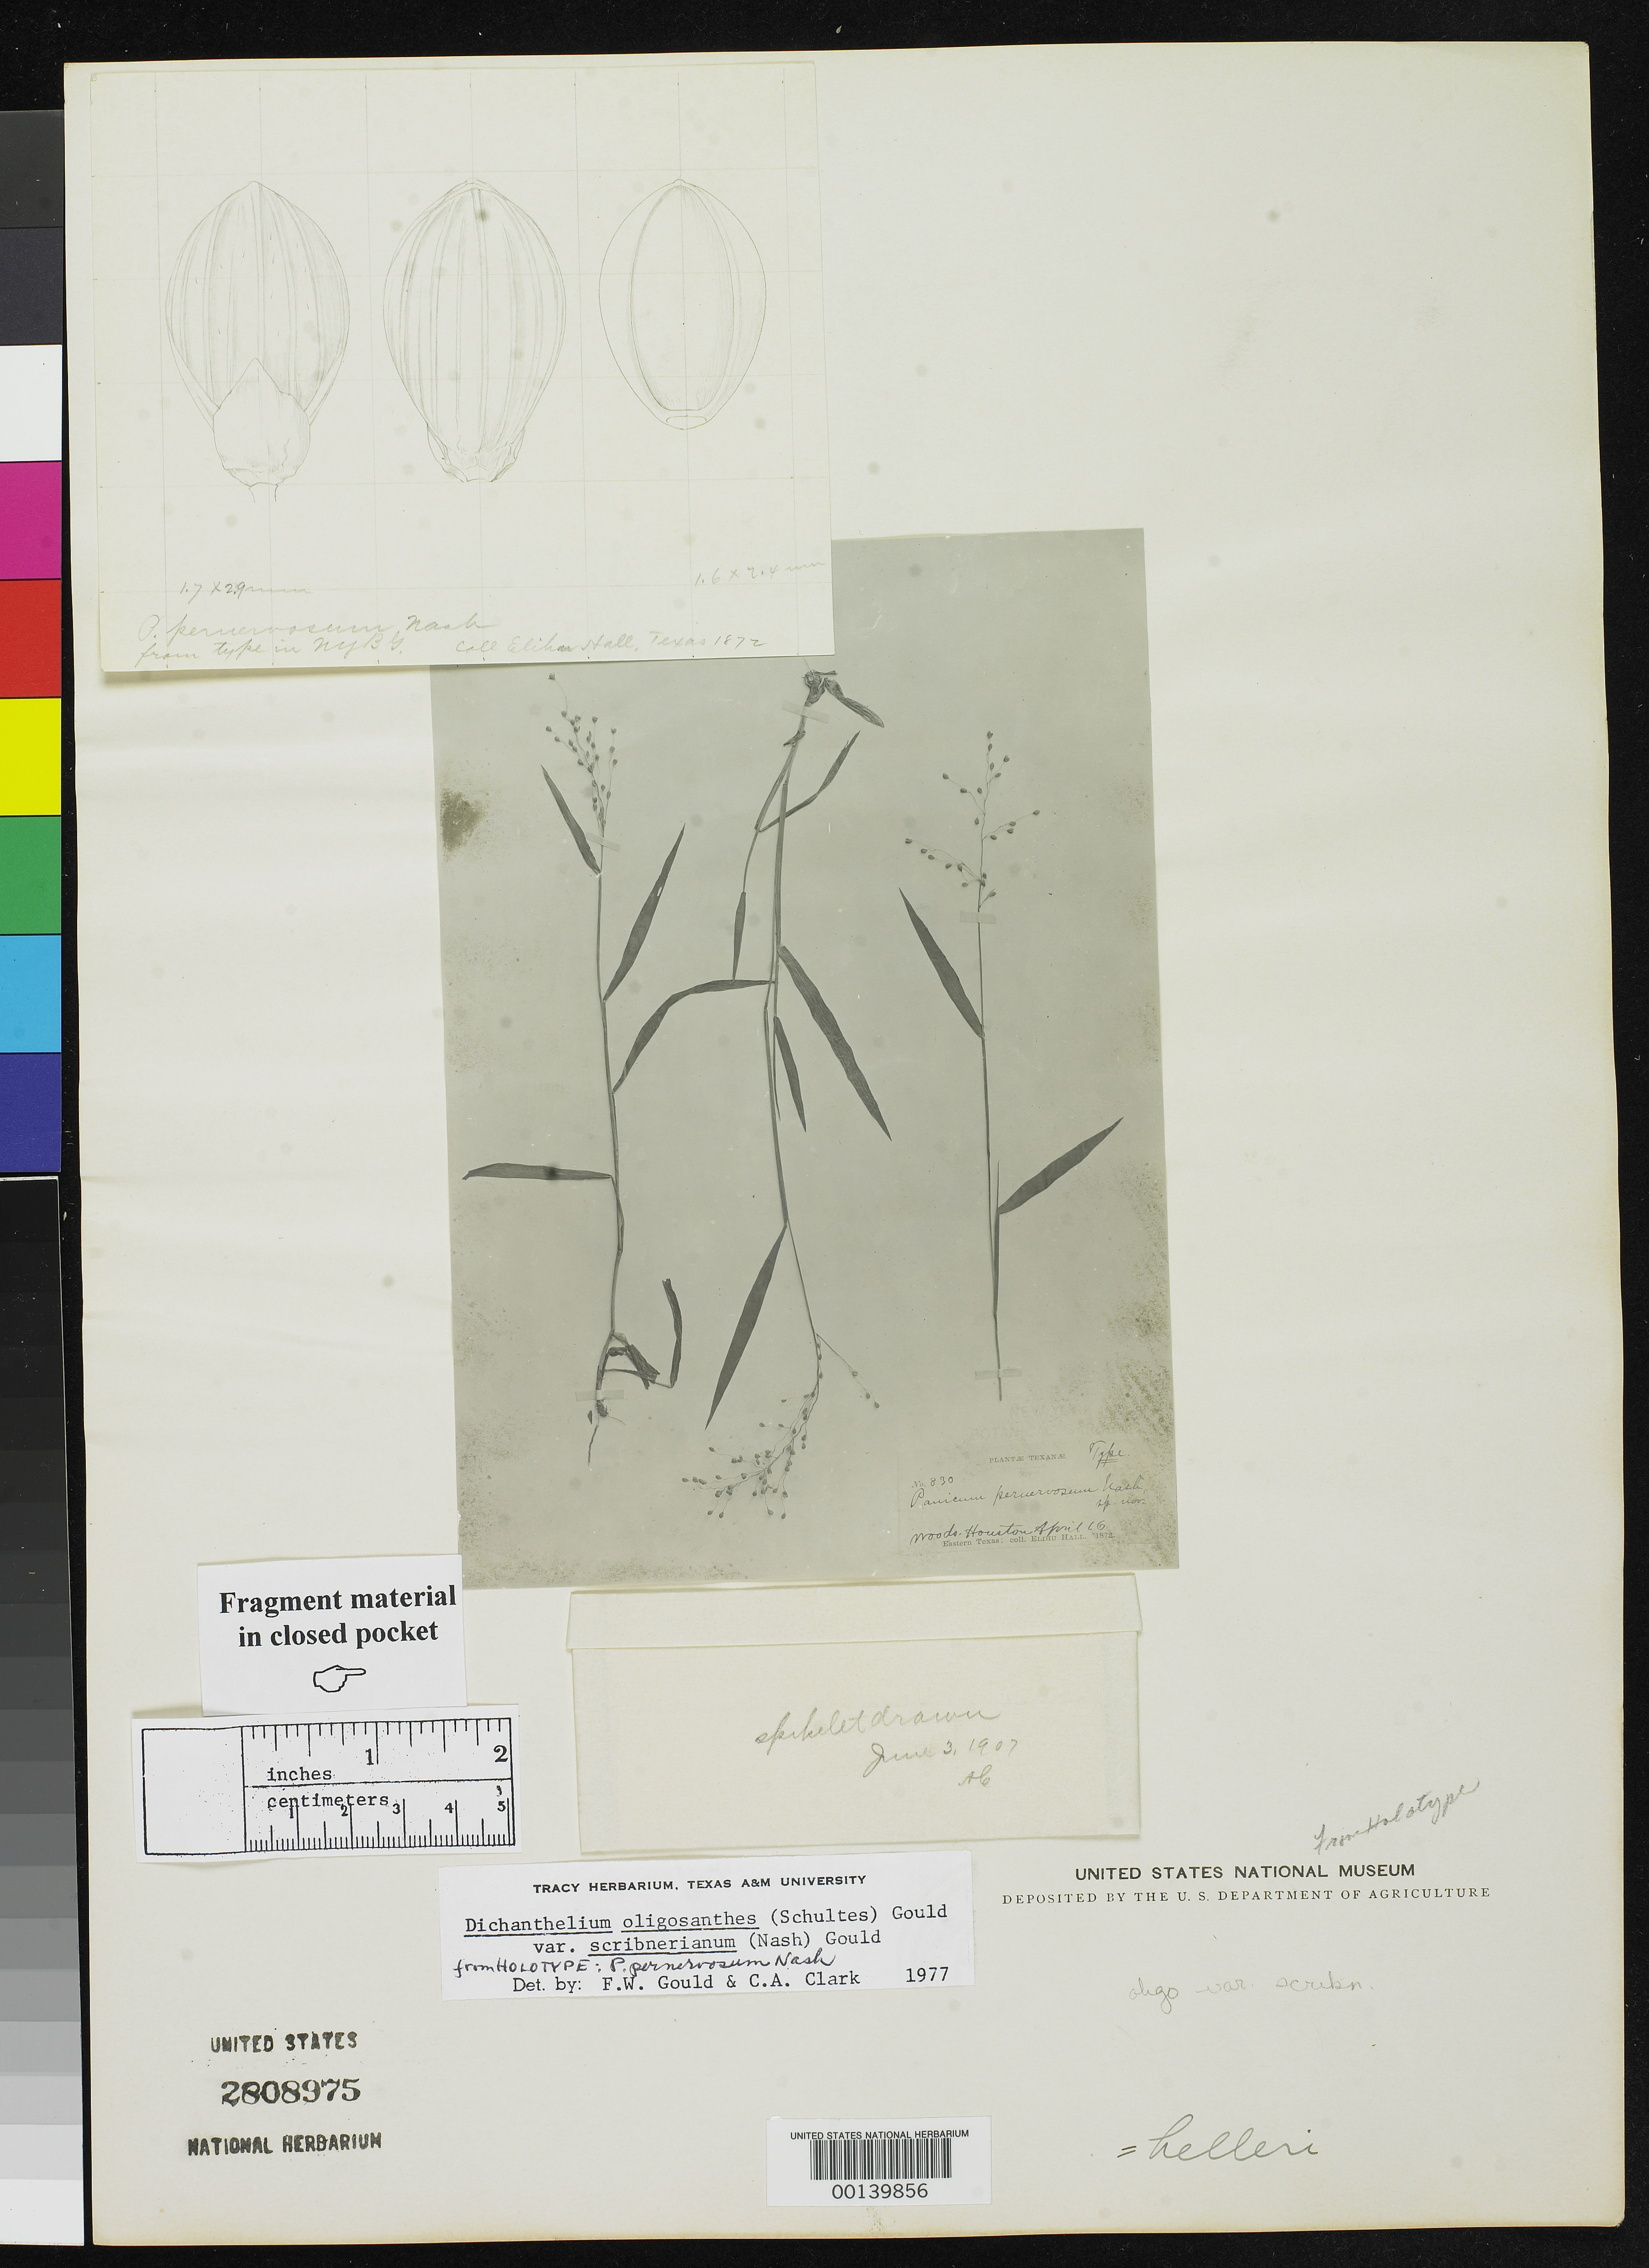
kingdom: Plantae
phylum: Tracheophyta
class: Liliopsida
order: Poales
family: Poaceae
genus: Panicum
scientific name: Panicum pernervosum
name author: Nash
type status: Type Fragment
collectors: E. Hall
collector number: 830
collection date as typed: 16 Apr 1872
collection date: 1872-04-16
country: United States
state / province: Texas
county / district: Harris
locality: Near Houston.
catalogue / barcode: US 2808975